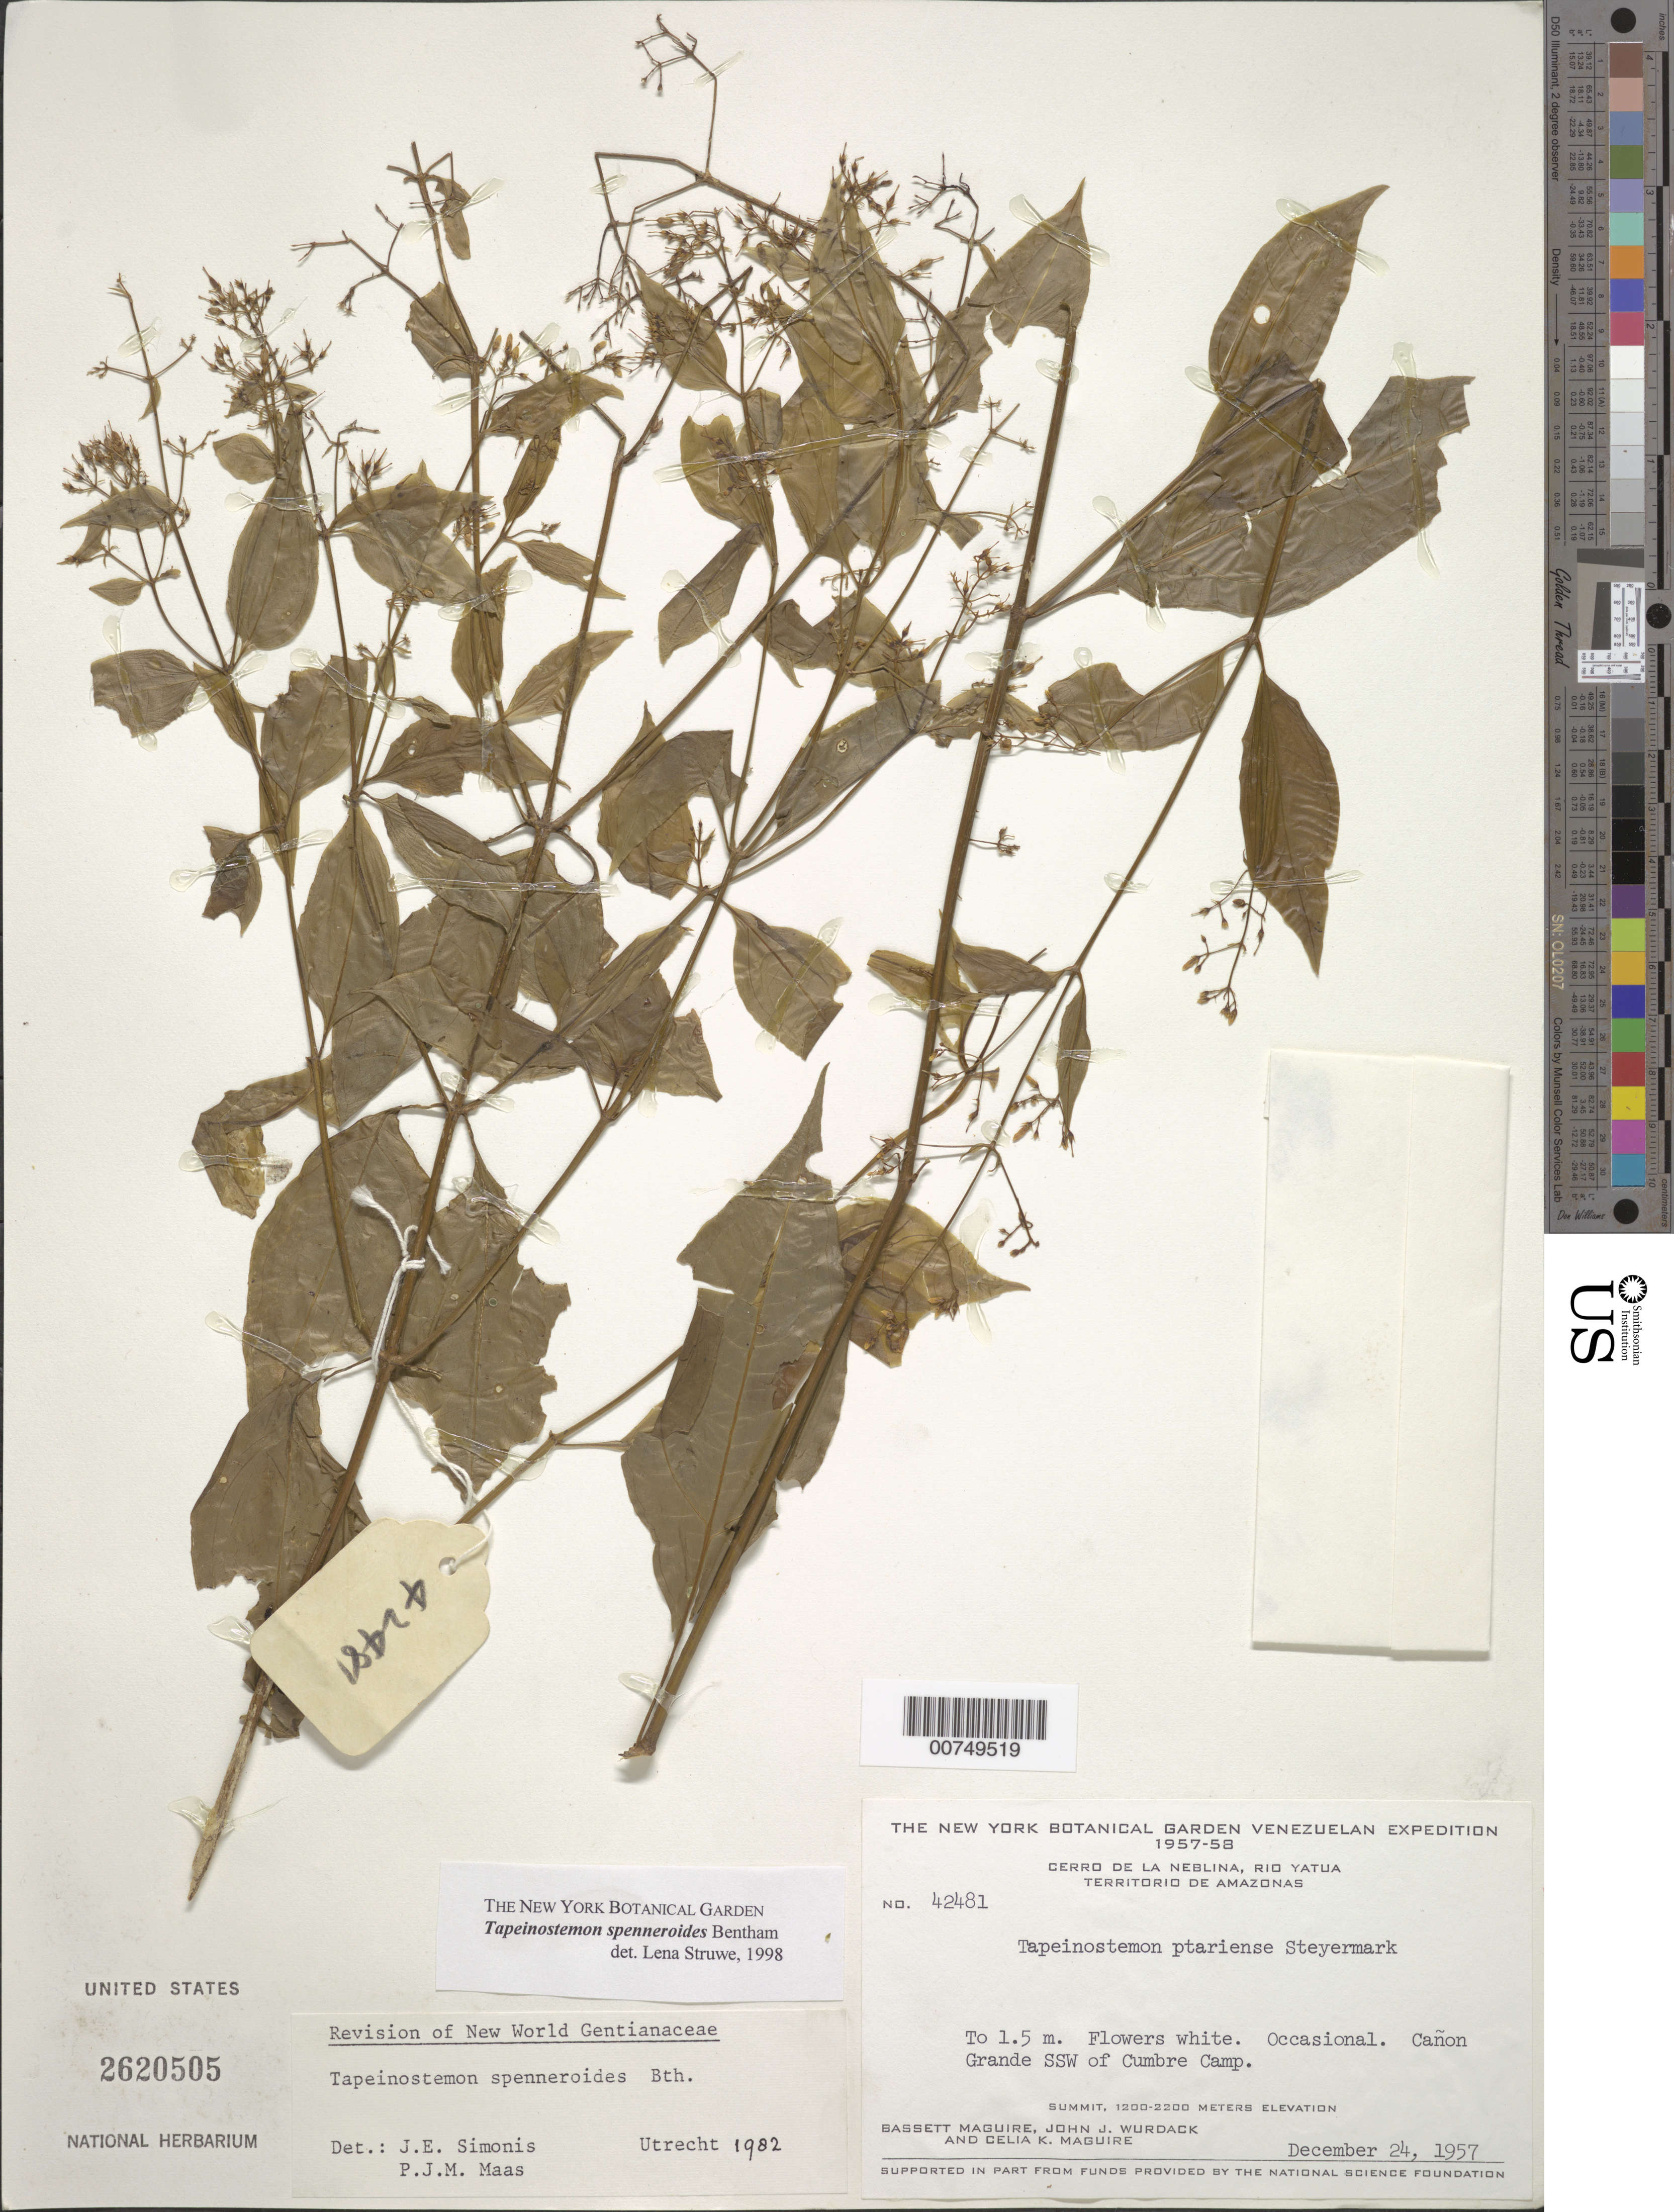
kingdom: Plantae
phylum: Tracheophyta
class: Magnoliopsida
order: Gentianales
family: Gentianaceae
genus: Tapeinostemon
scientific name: Tapeinostemon spenneroides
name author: Benth.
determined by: Struwe, L.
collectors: B. Maguire, J. J. Wurdack & C. K. Maguire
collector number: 42481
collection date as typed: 24-Dec-57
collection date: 1957-12-24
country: Venezuela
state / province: Amazonas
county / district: Río Negro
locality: Cerro de la Neblina, Río Yatua, Caño Grande, below Cumbre Camp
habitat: Summit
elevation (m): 1200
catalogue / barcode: US 2620505